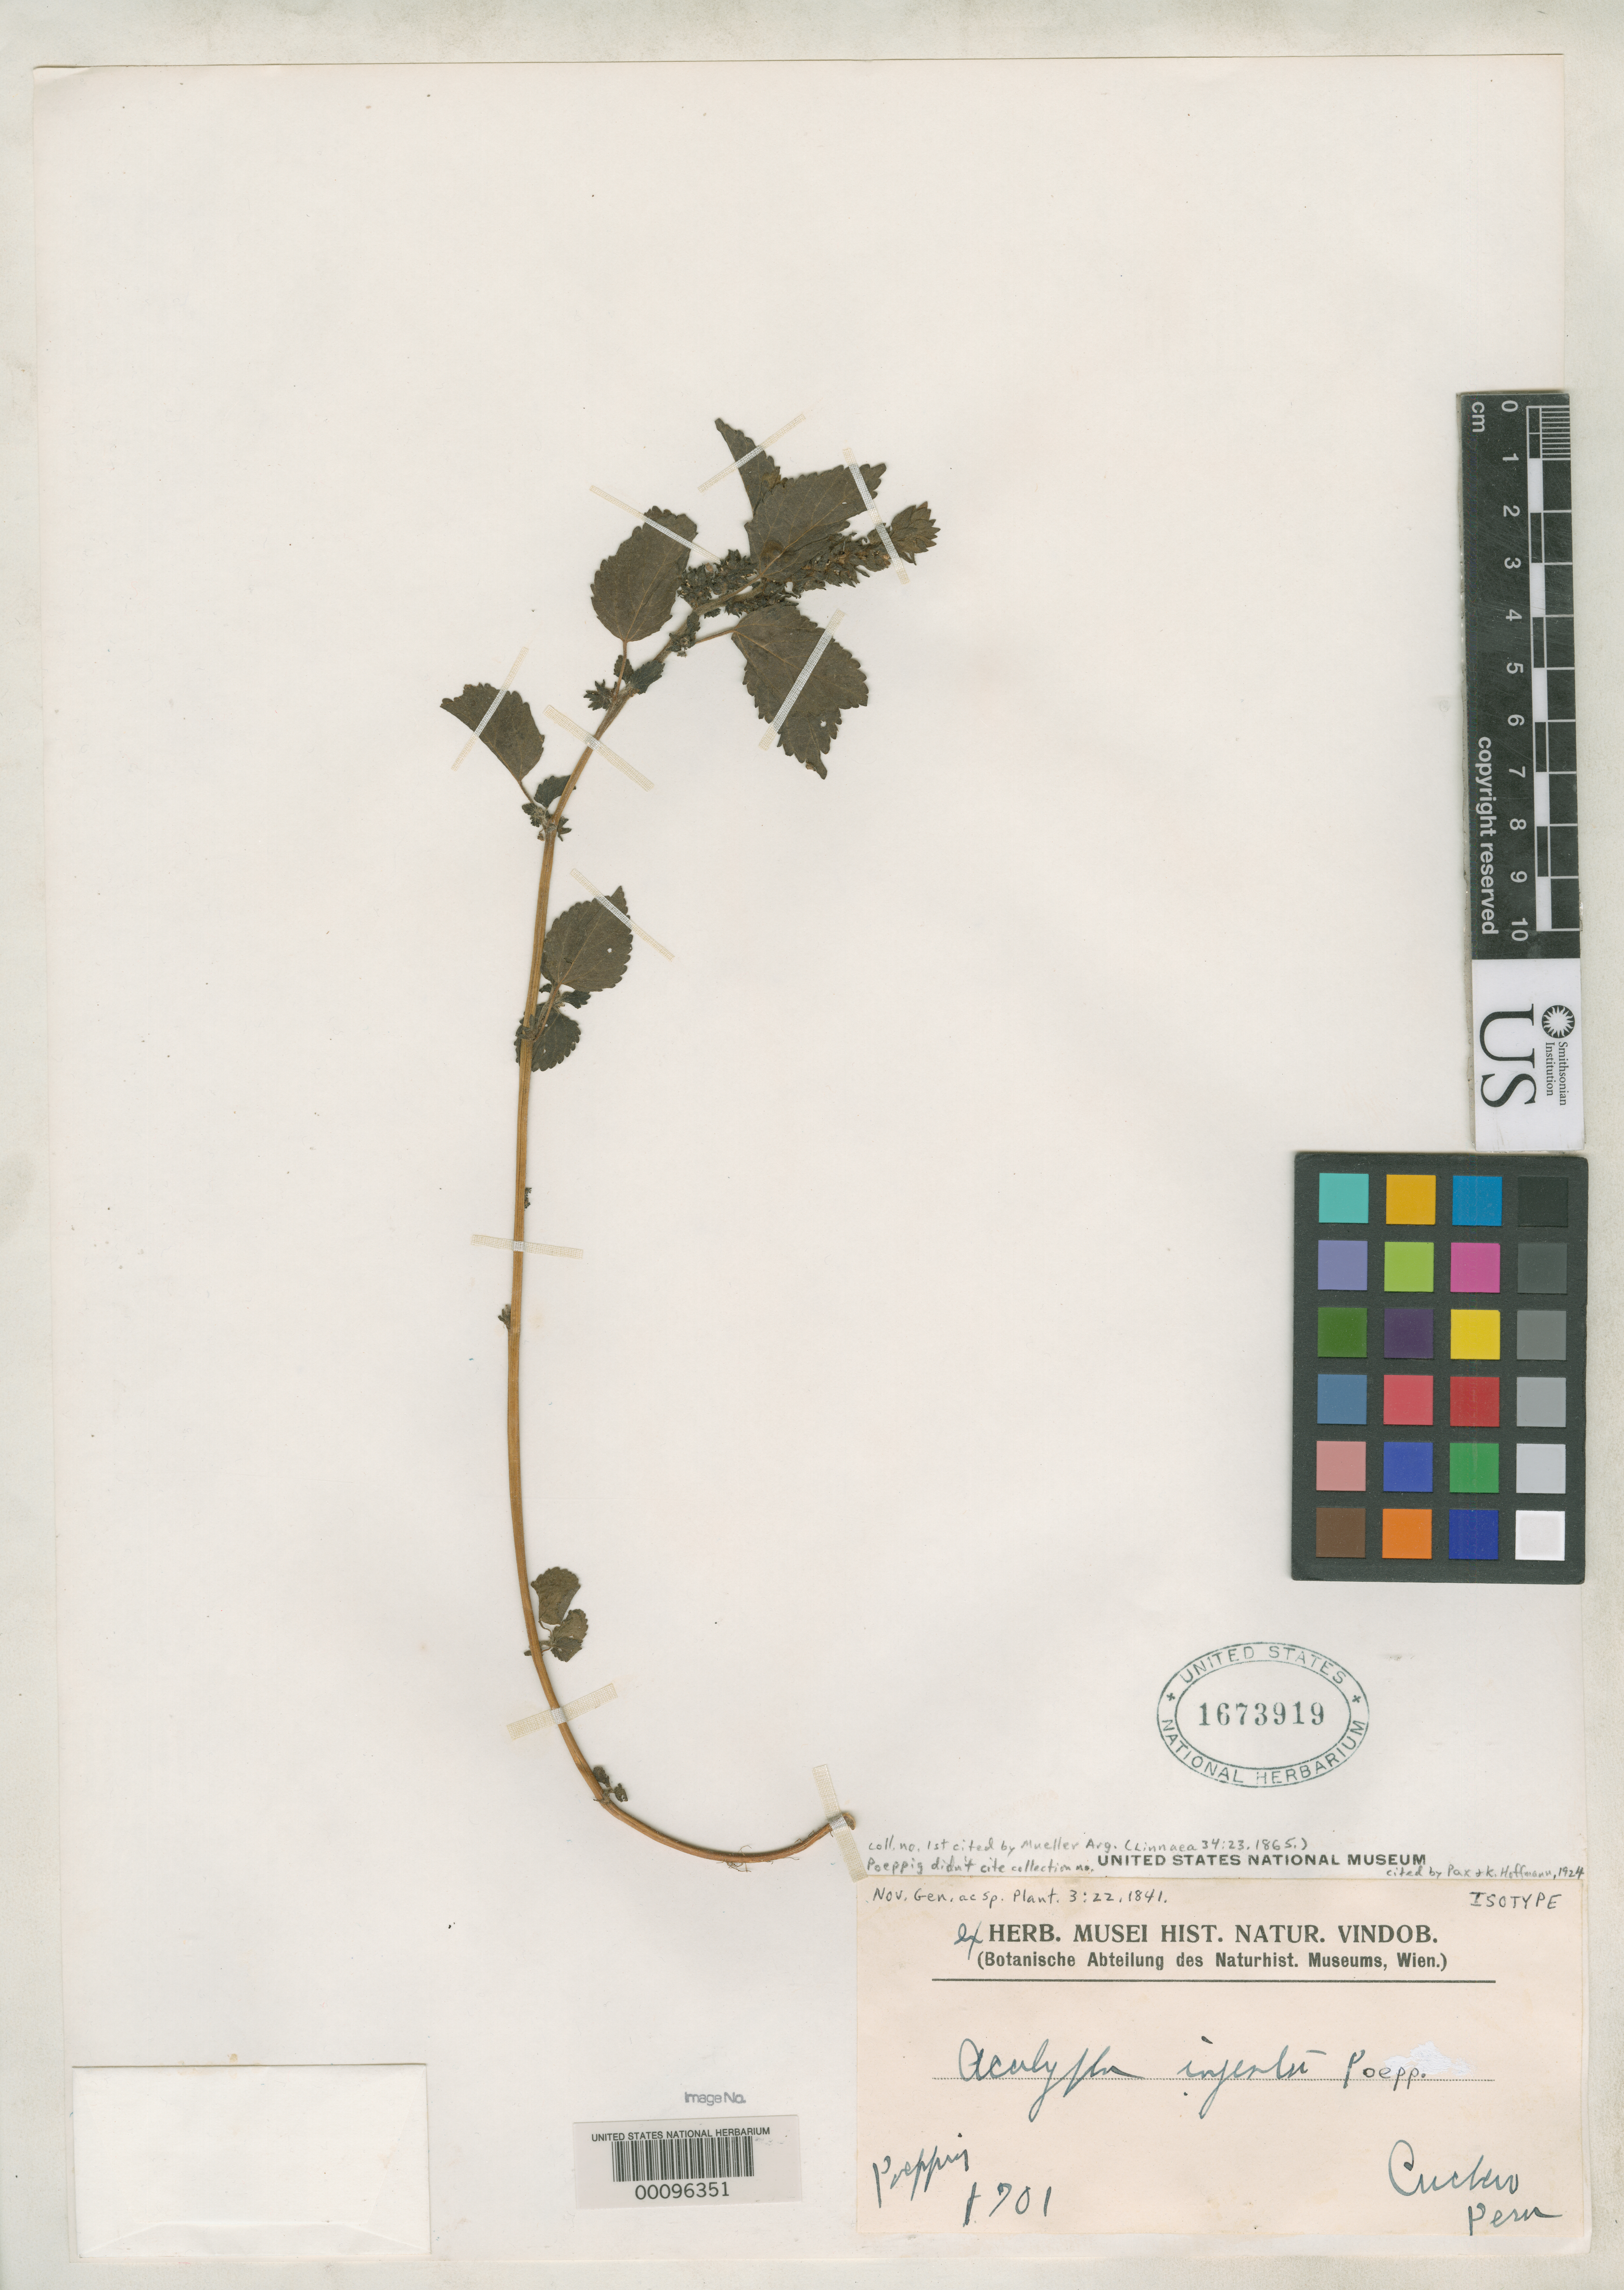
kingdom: Plantae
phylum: Tracheophyta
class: Magnoliopsida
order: Malpighiales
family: Euphorbiaceae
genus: Acalypha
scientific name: Acalypha infesta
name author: Poepp.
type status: Isotype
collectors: E. F. Poeppig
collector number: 1701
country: Peru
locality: Cuchero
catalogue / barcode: US 1673919